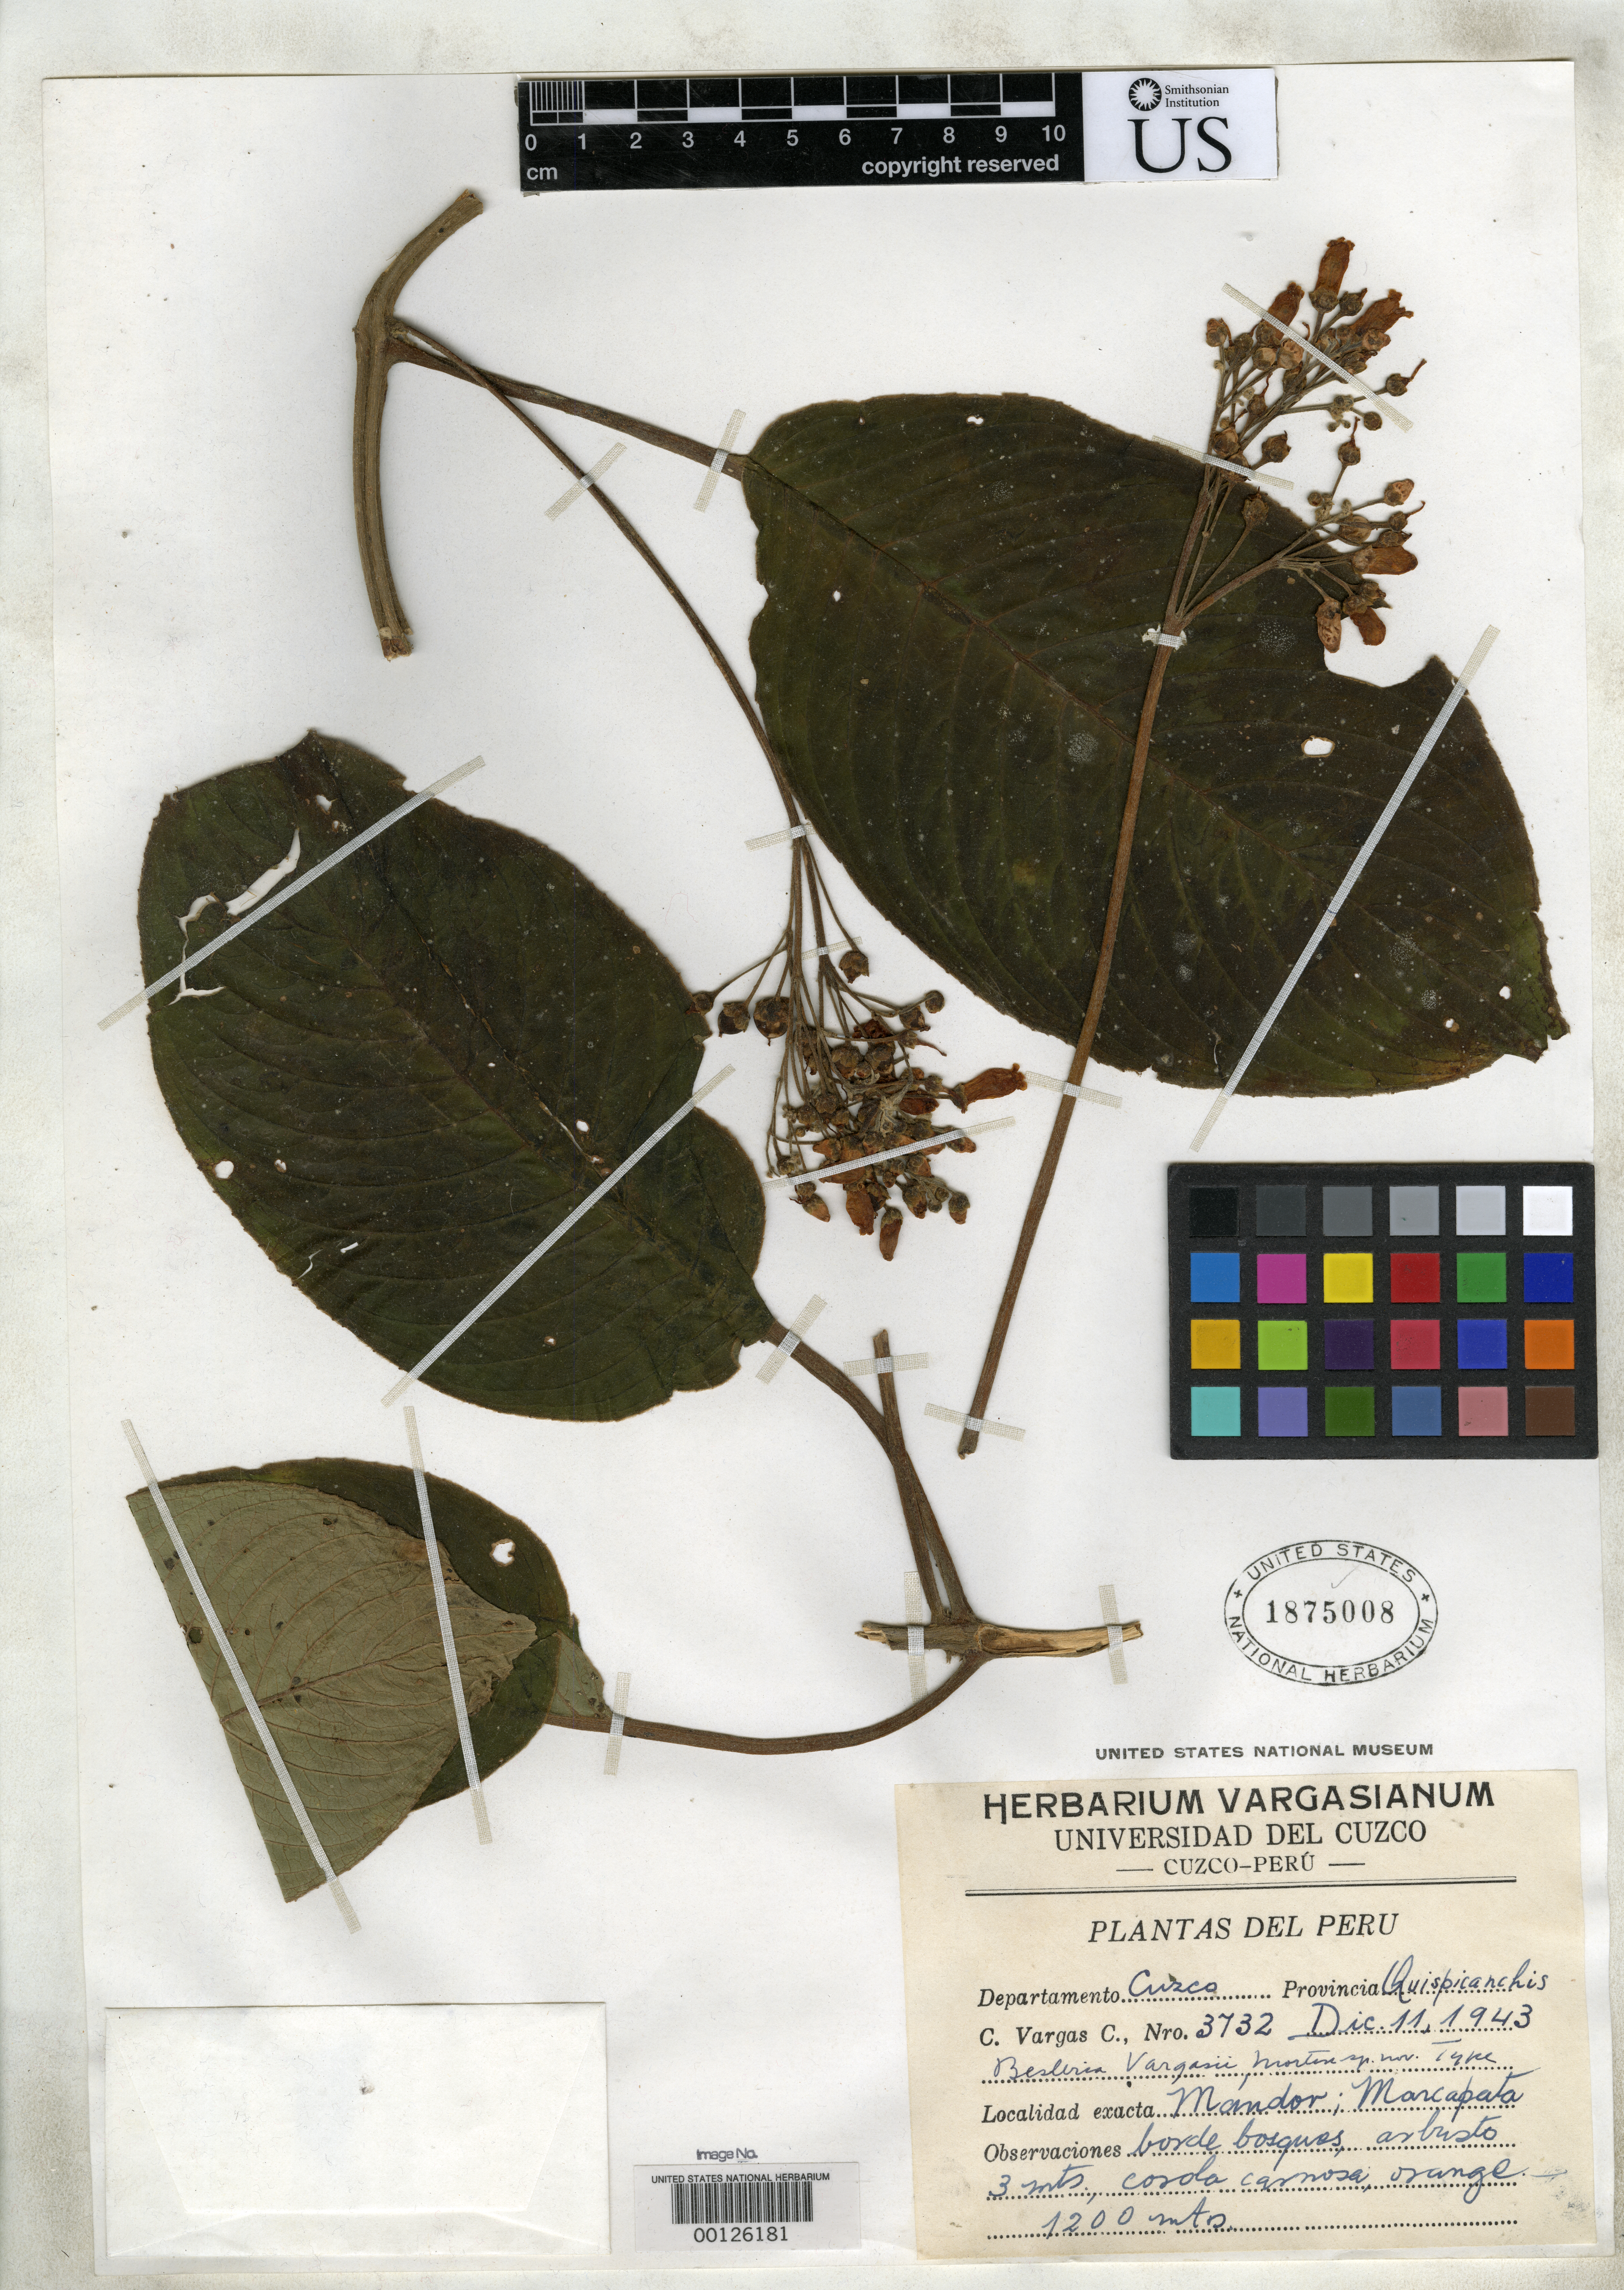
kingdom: Plantae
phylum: Tracheophyta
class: Magnoliopsida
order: Lamiales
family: Gesneriaceae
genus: Besleria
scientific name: Besleria vargasii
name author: C.V. Morton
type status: Holotype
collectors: C. Vargas Calderón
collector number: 3732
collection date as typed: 11 Dec 1943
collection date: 1943-12-11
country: Peru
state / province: Cusco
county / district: Quispicanchis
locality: Mandor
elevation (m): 1200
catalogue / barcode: US 1875008